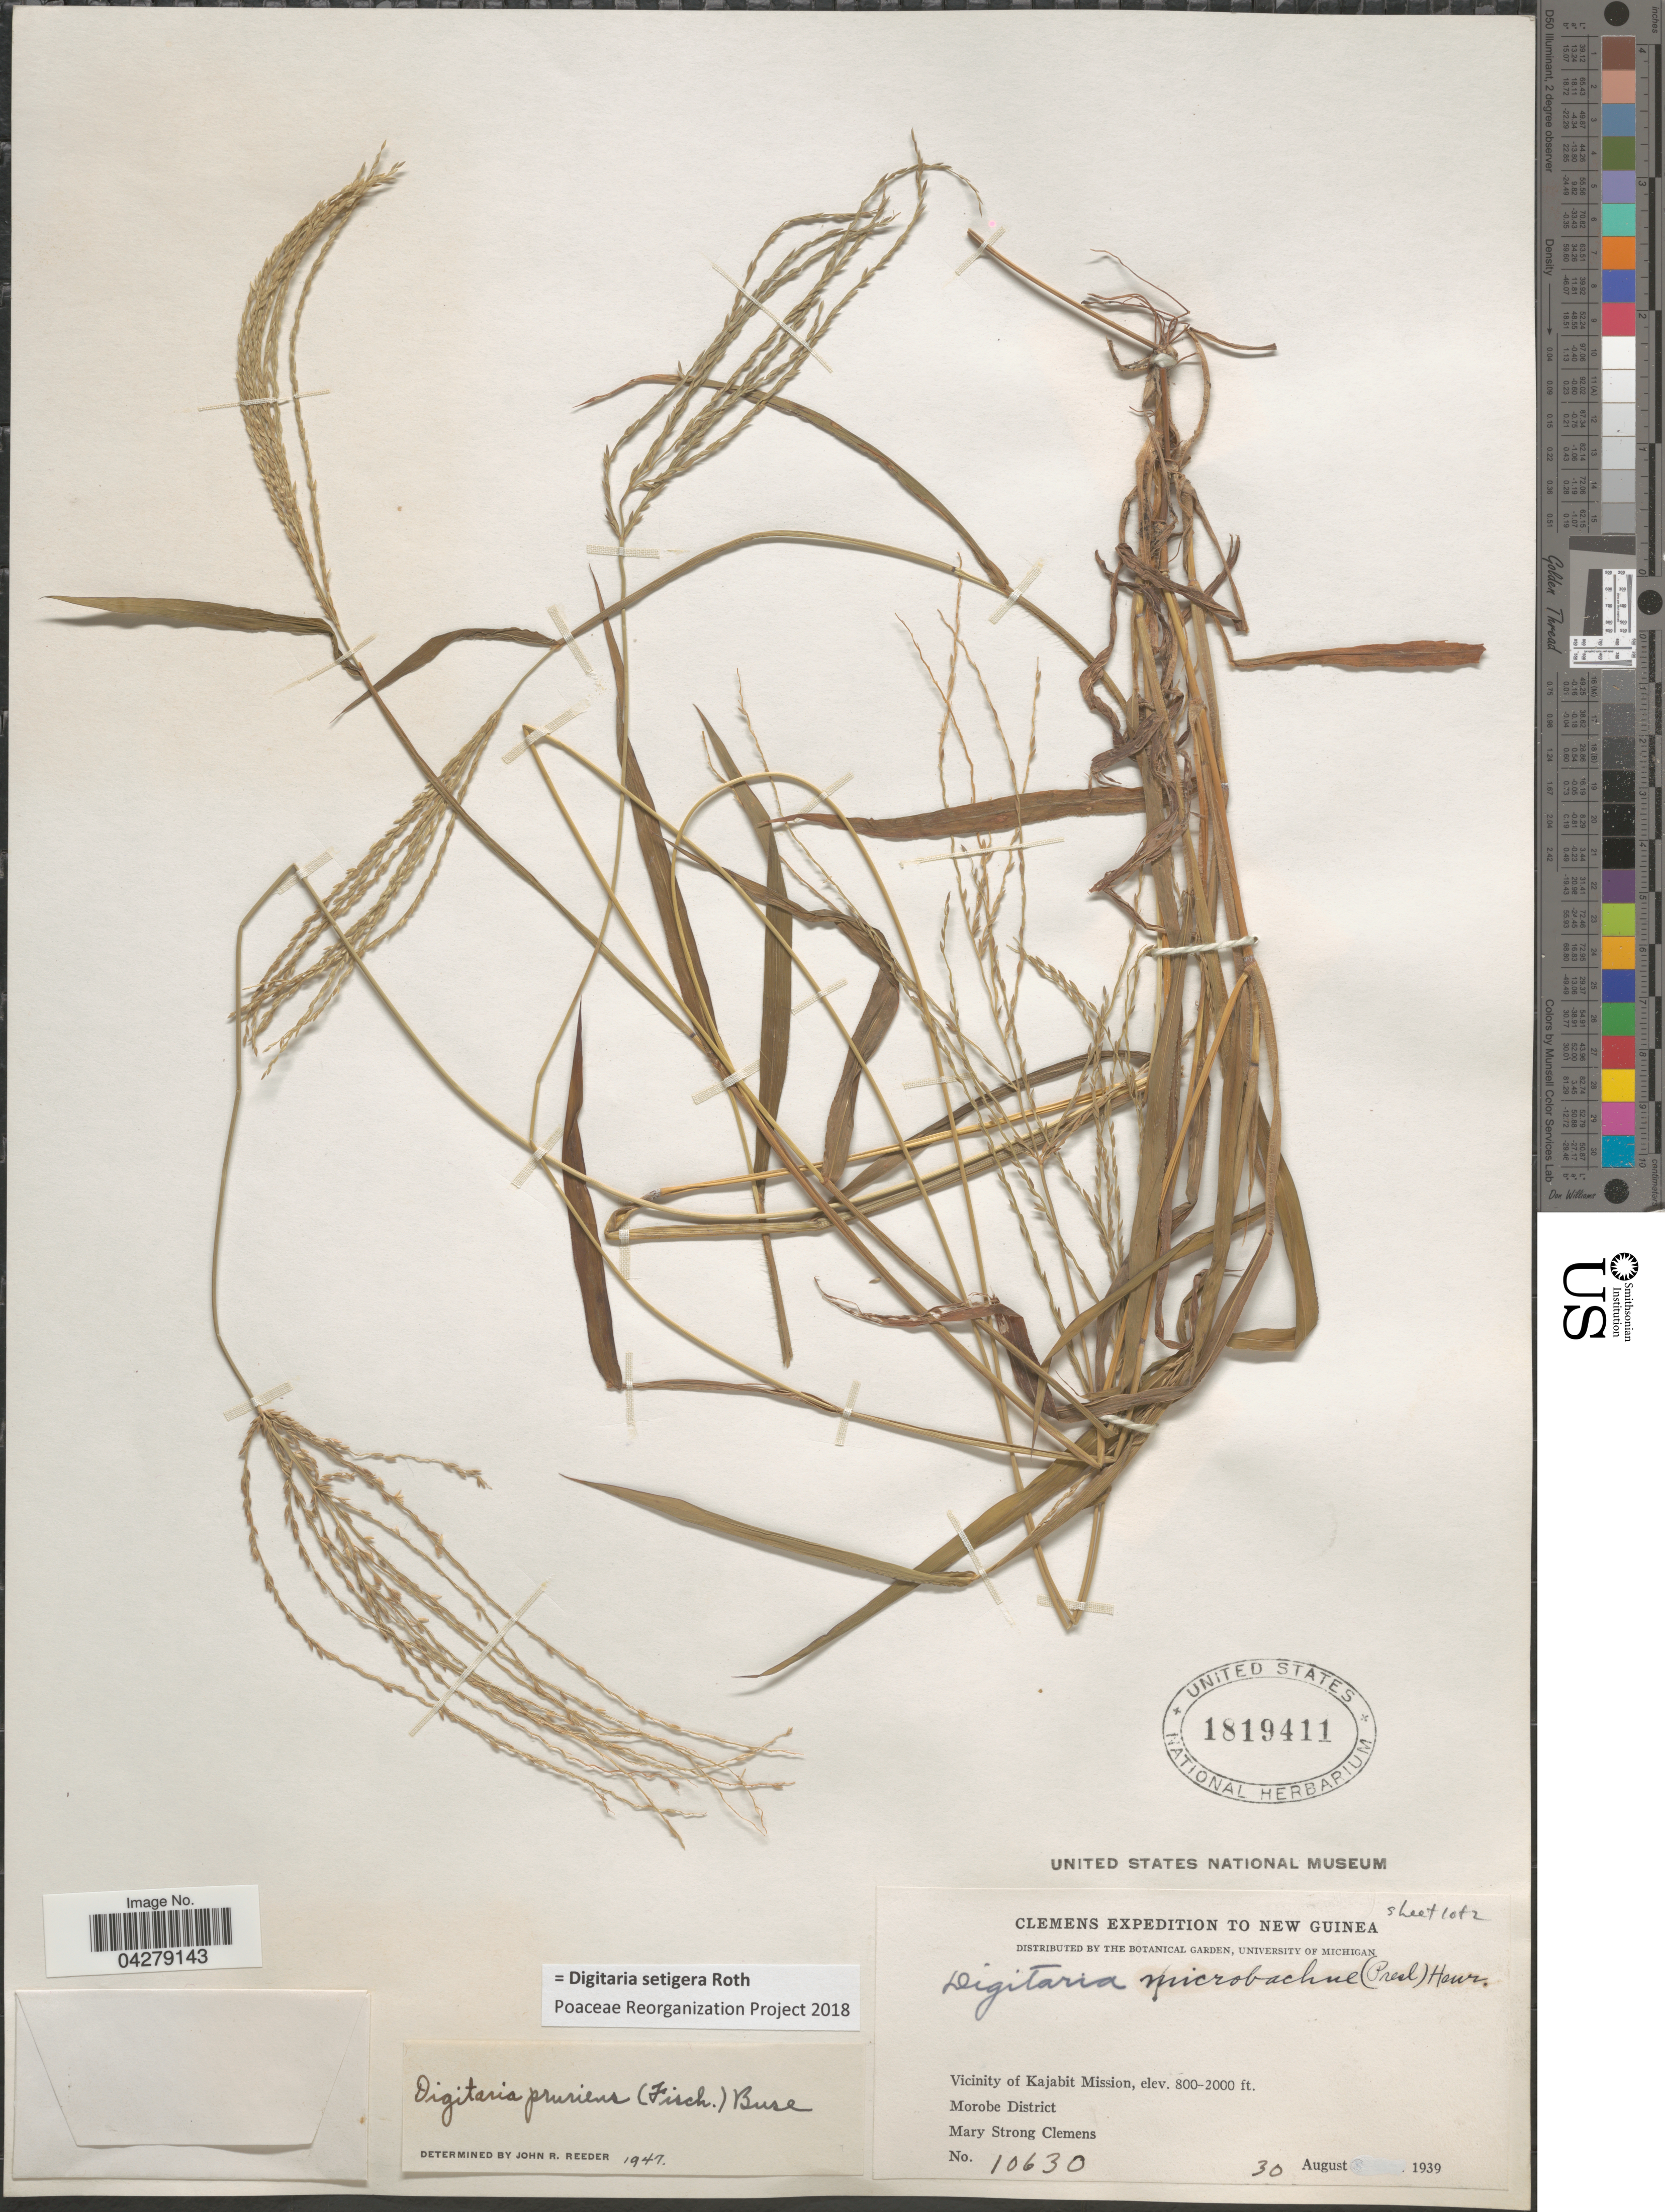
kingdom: Plantae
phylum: Tracheophyta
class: Liliopsida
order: Poales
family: Poaceae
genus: Digitaria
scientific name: Digitaria setigera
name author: Roth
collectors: M. S. Clemens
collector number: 10630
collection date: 1939-08-30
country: Papua New Guinea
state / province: Morobe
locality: Vicinity of Kajabit Mission. Morobe District.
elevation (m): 244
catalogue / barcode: US 1819411